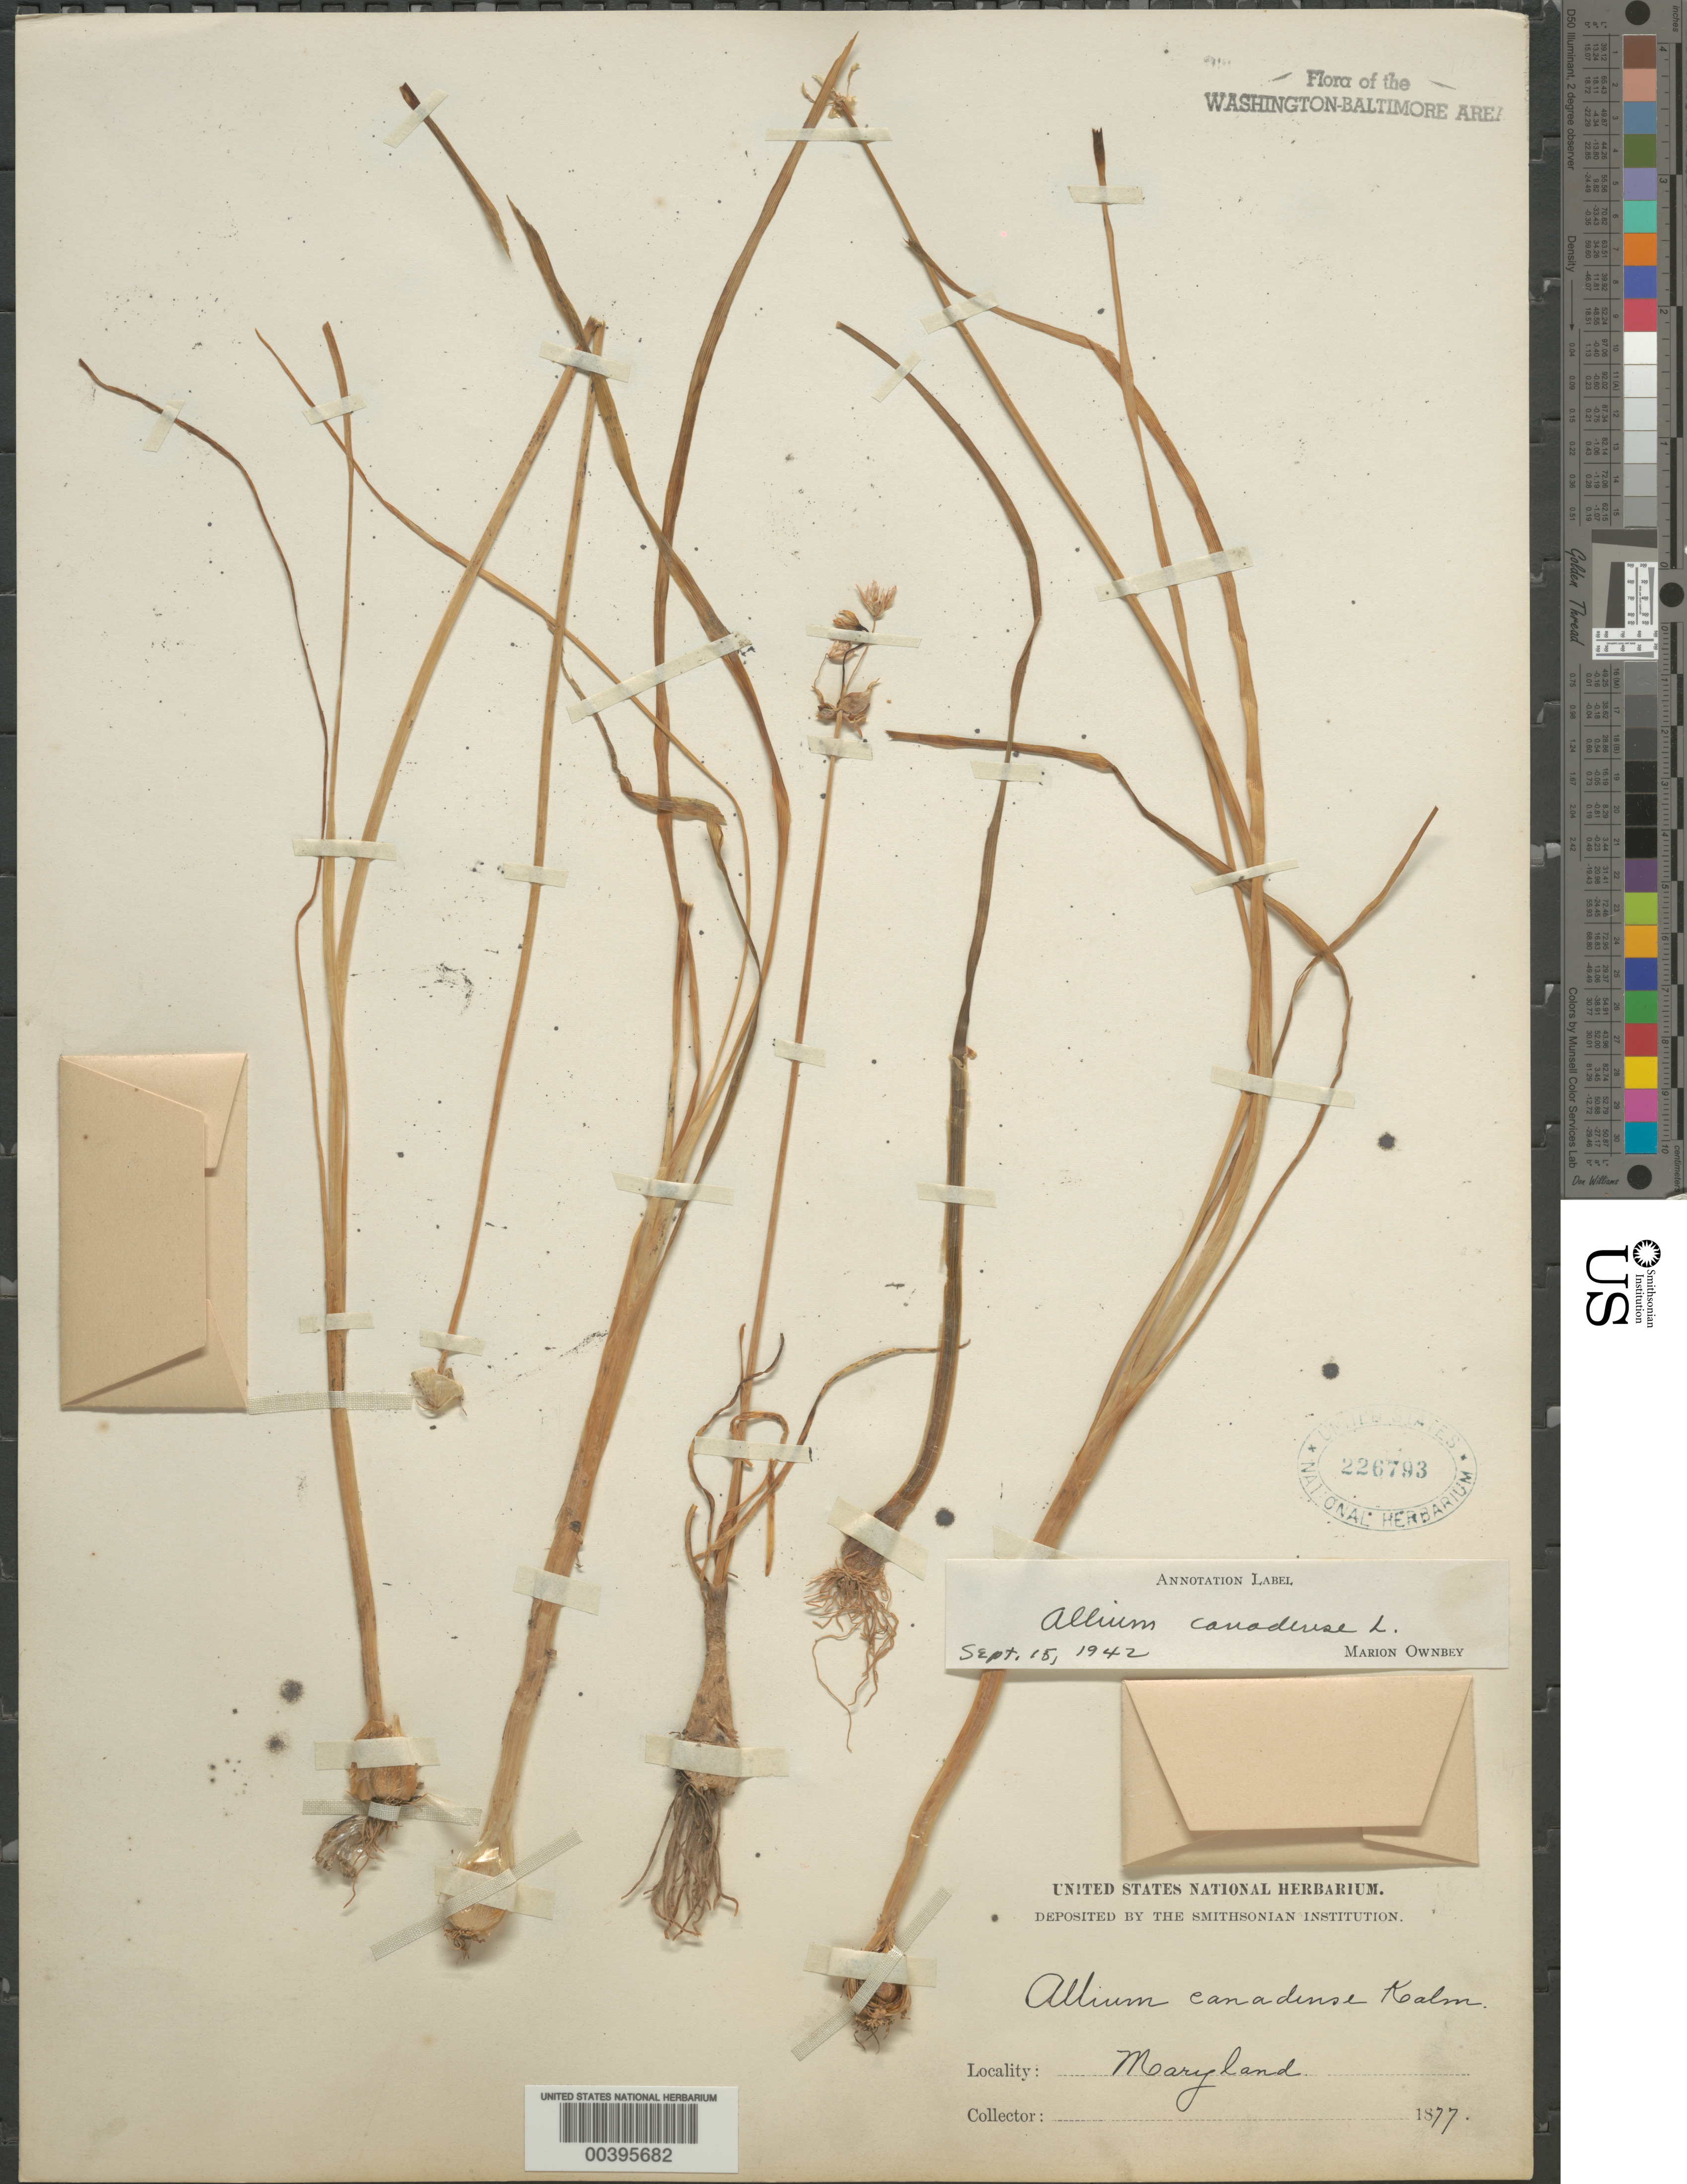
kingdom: Plantae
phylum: Tracheophyta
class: Liliopsida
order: Asparagales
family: Amaryllidaceae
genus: Allium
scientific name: Allium canadense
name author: L.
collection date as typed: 1877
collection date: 1877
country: United States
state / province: Maryland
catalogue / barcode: US 226793